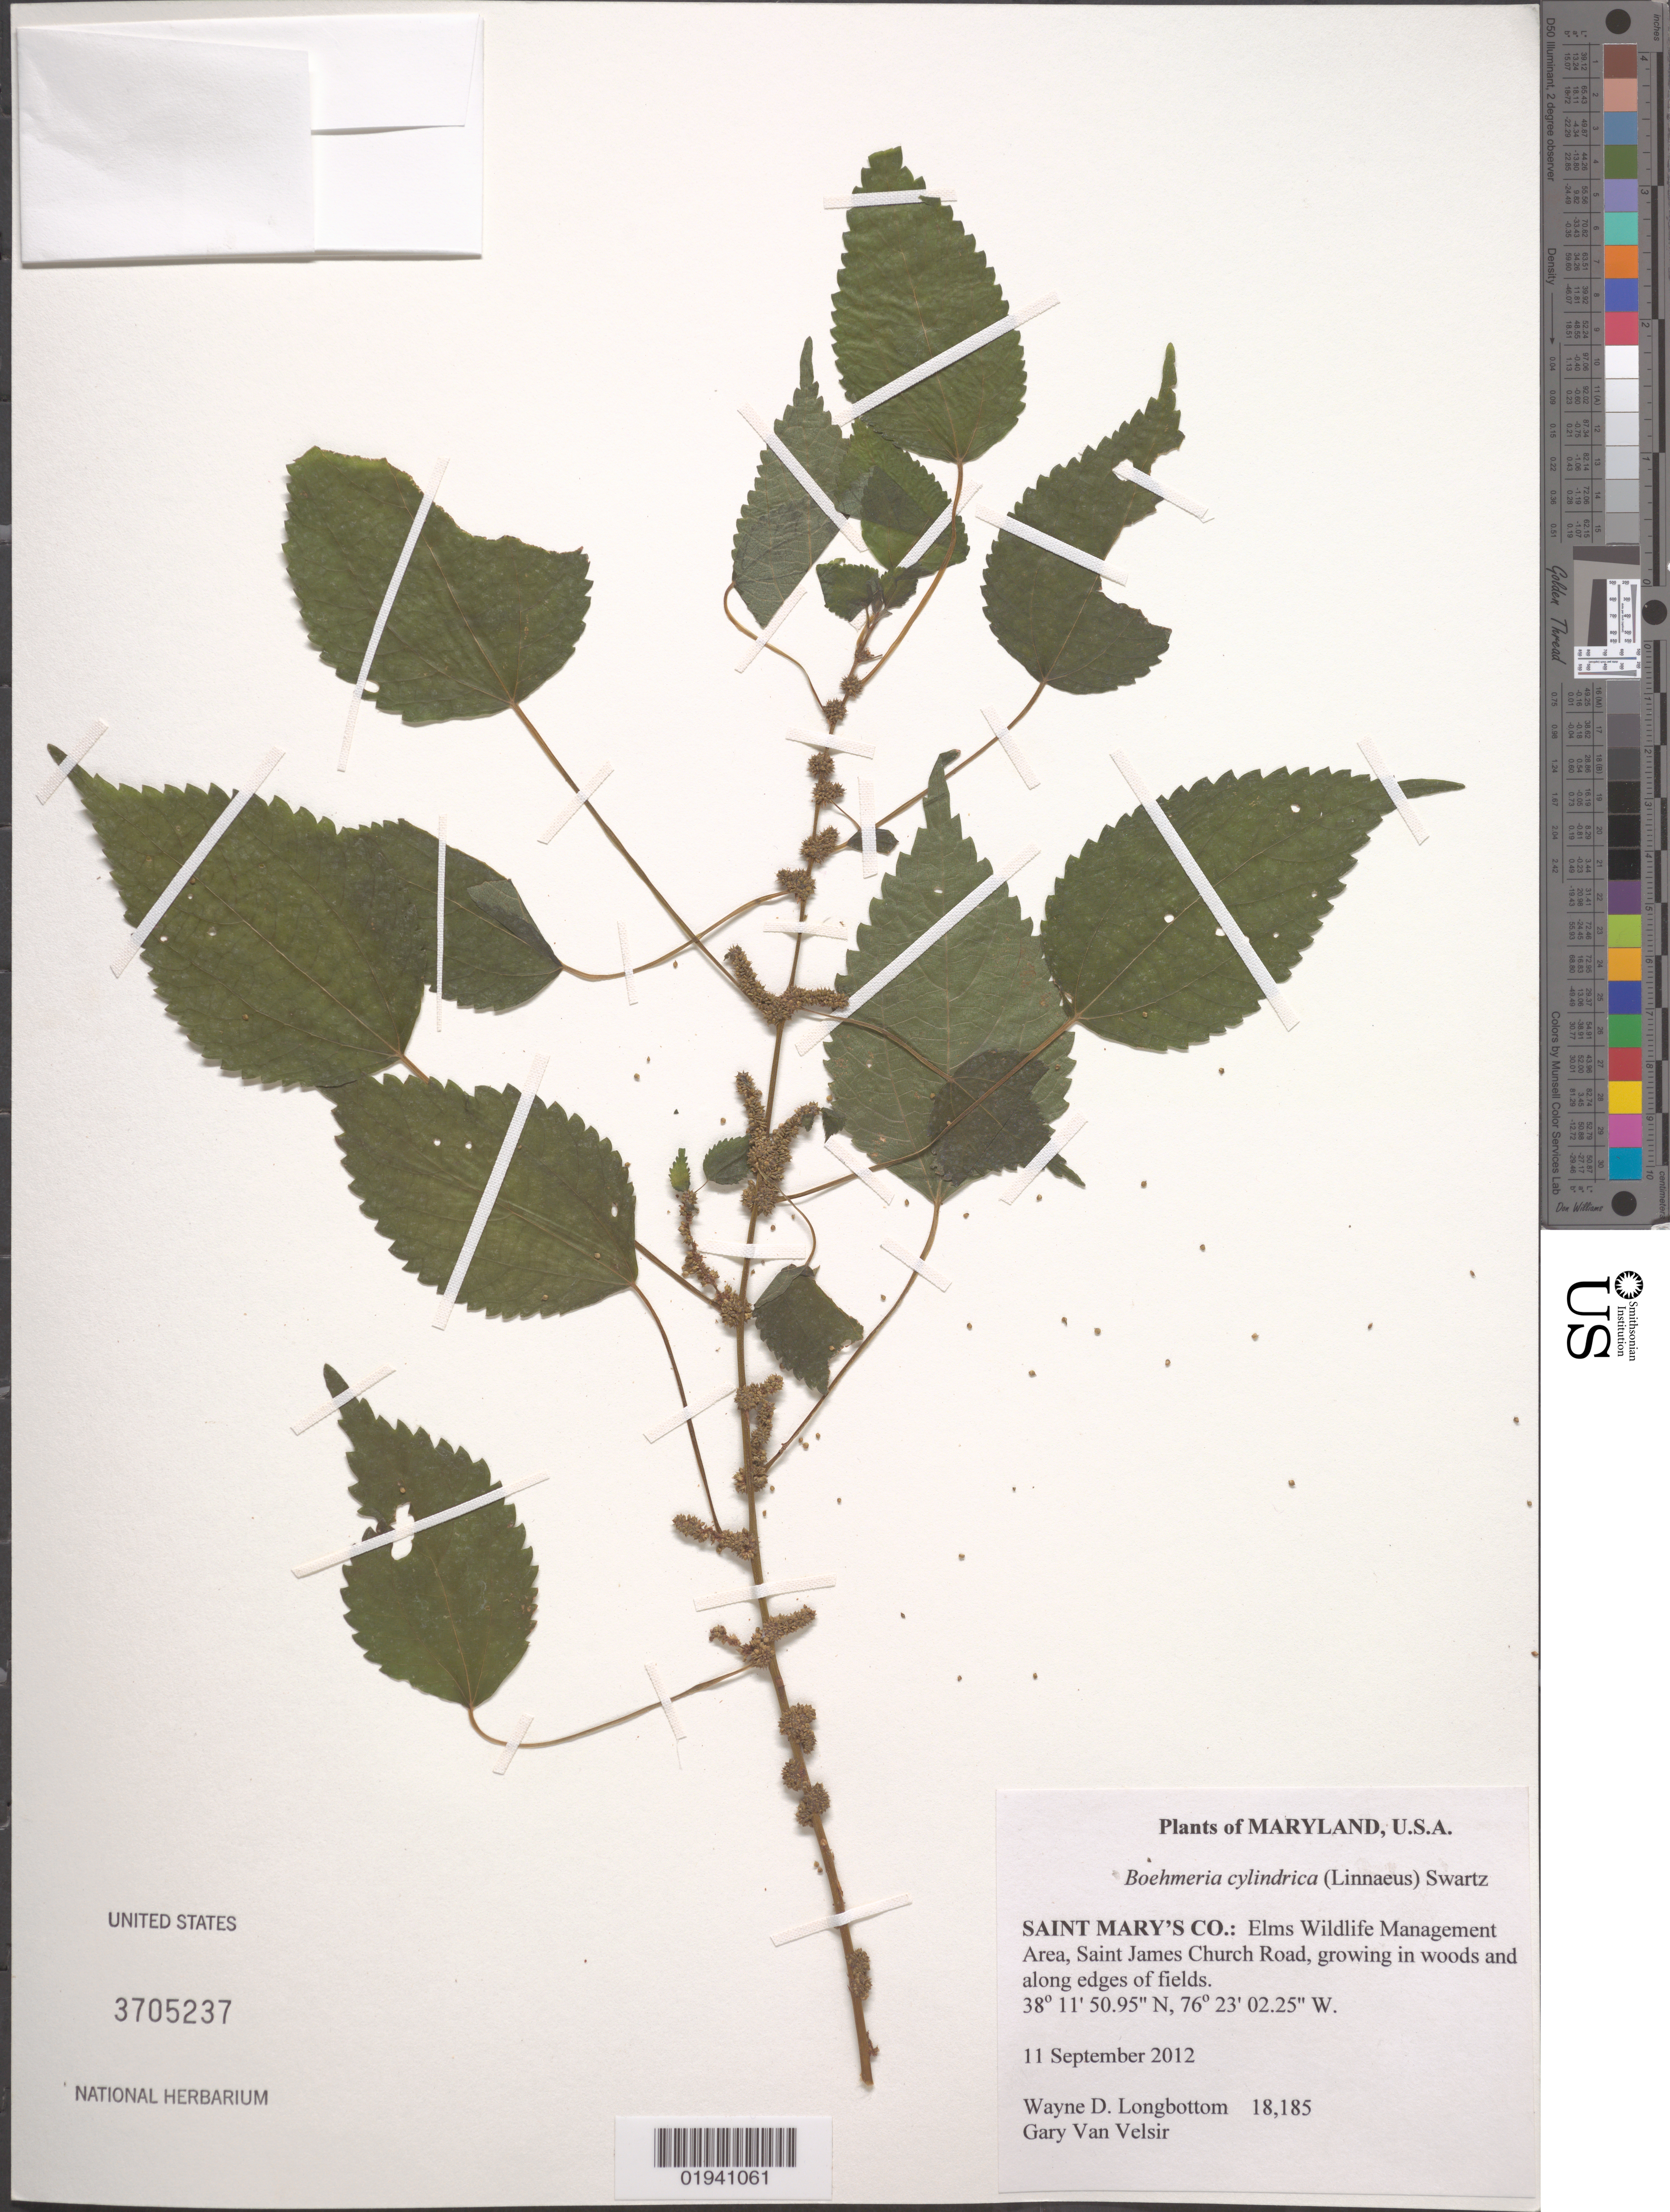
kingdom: Plantae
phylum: Tracheophyta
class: Magnoliopsida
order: Rosales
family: Urticaceae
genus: Boehmeria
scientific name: Boehmeria cylindrica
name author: (L.) Sw.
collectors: W. D. Longbottom & G. Van Velsir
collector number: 18185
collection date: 2012-09-11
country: United States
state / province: Maryland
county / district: St. Mary's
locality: Saint Mary's Co.: Elms WIldlife Management Area, Saint James Church Road.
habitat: growing in woods and along edges of fields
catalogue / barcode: US 3705237